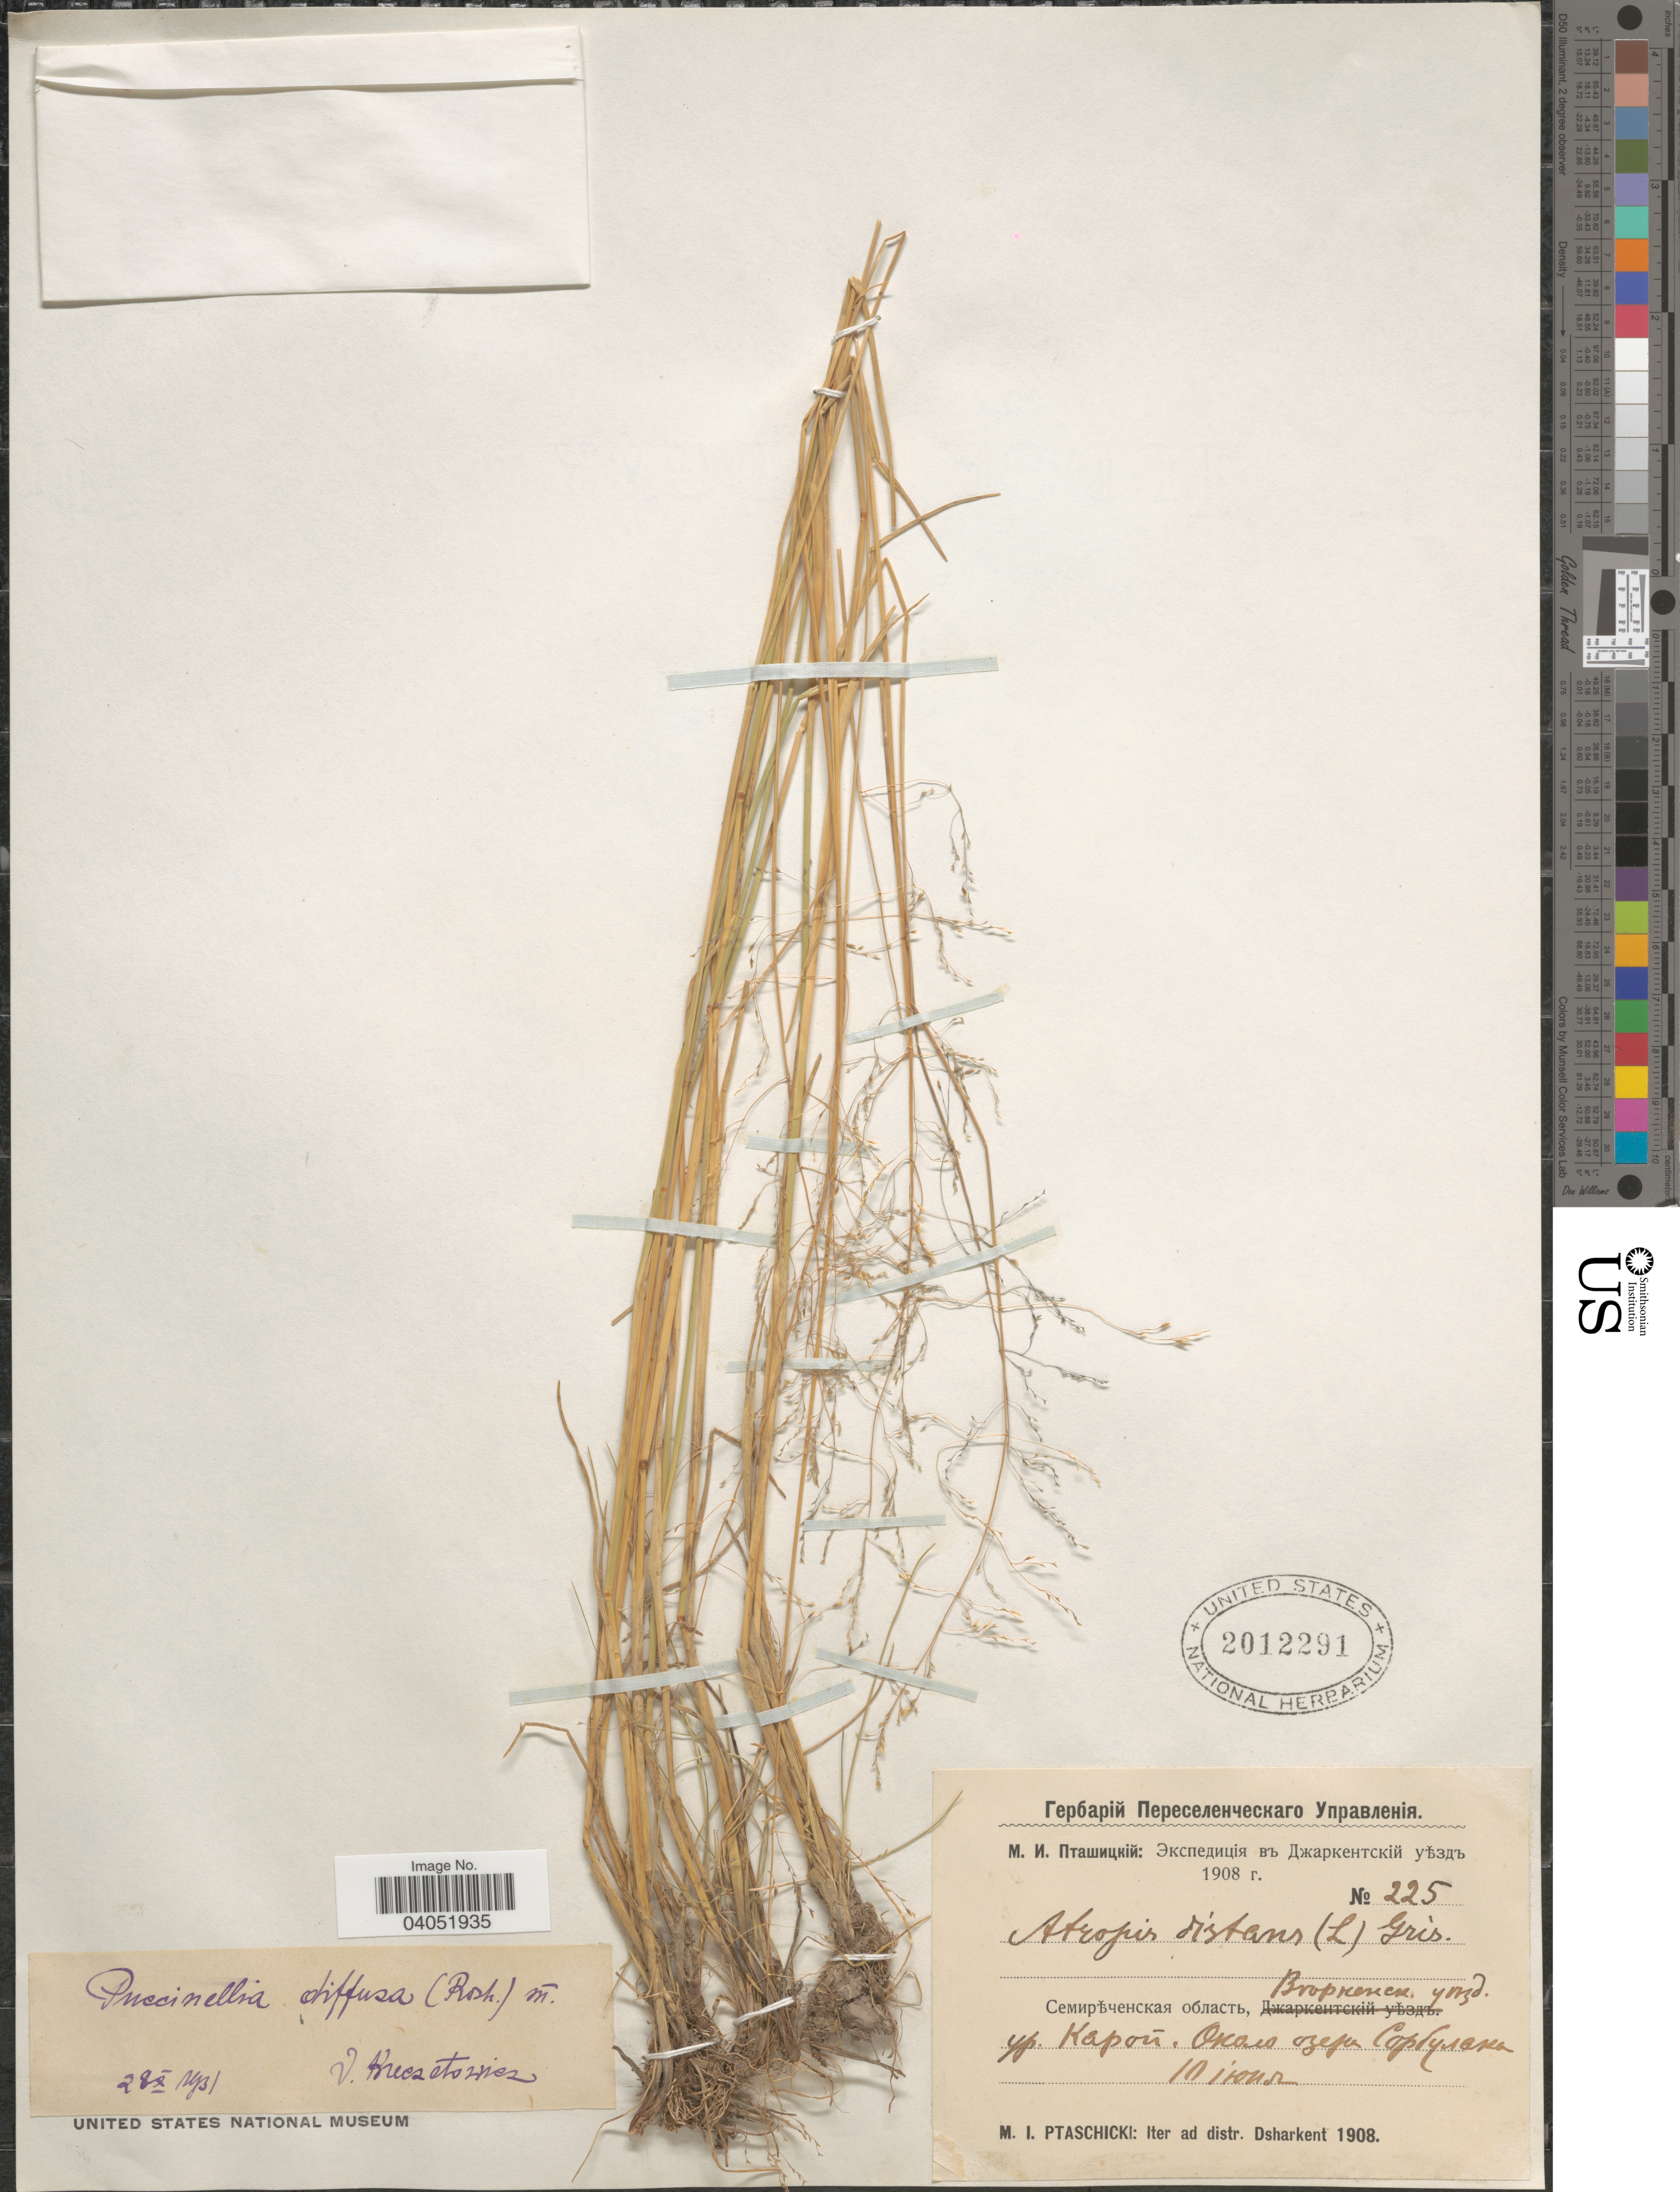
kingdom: Plantae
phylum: Tracheophyta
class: Liliopsida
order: Poales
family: Poaceae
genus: Puccinellia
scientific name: Puccinellia diffusa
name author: (V.I. Krecz.) V.I. Krecz. ex Drobow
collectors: M. Ptaschicki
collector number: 225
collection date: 1908-06-10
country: Kazakhstan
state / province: Almaty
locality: Iter ad distr. Dsharkent. Karoy Mt. near lake Sorbulak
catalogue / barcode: US 2012291